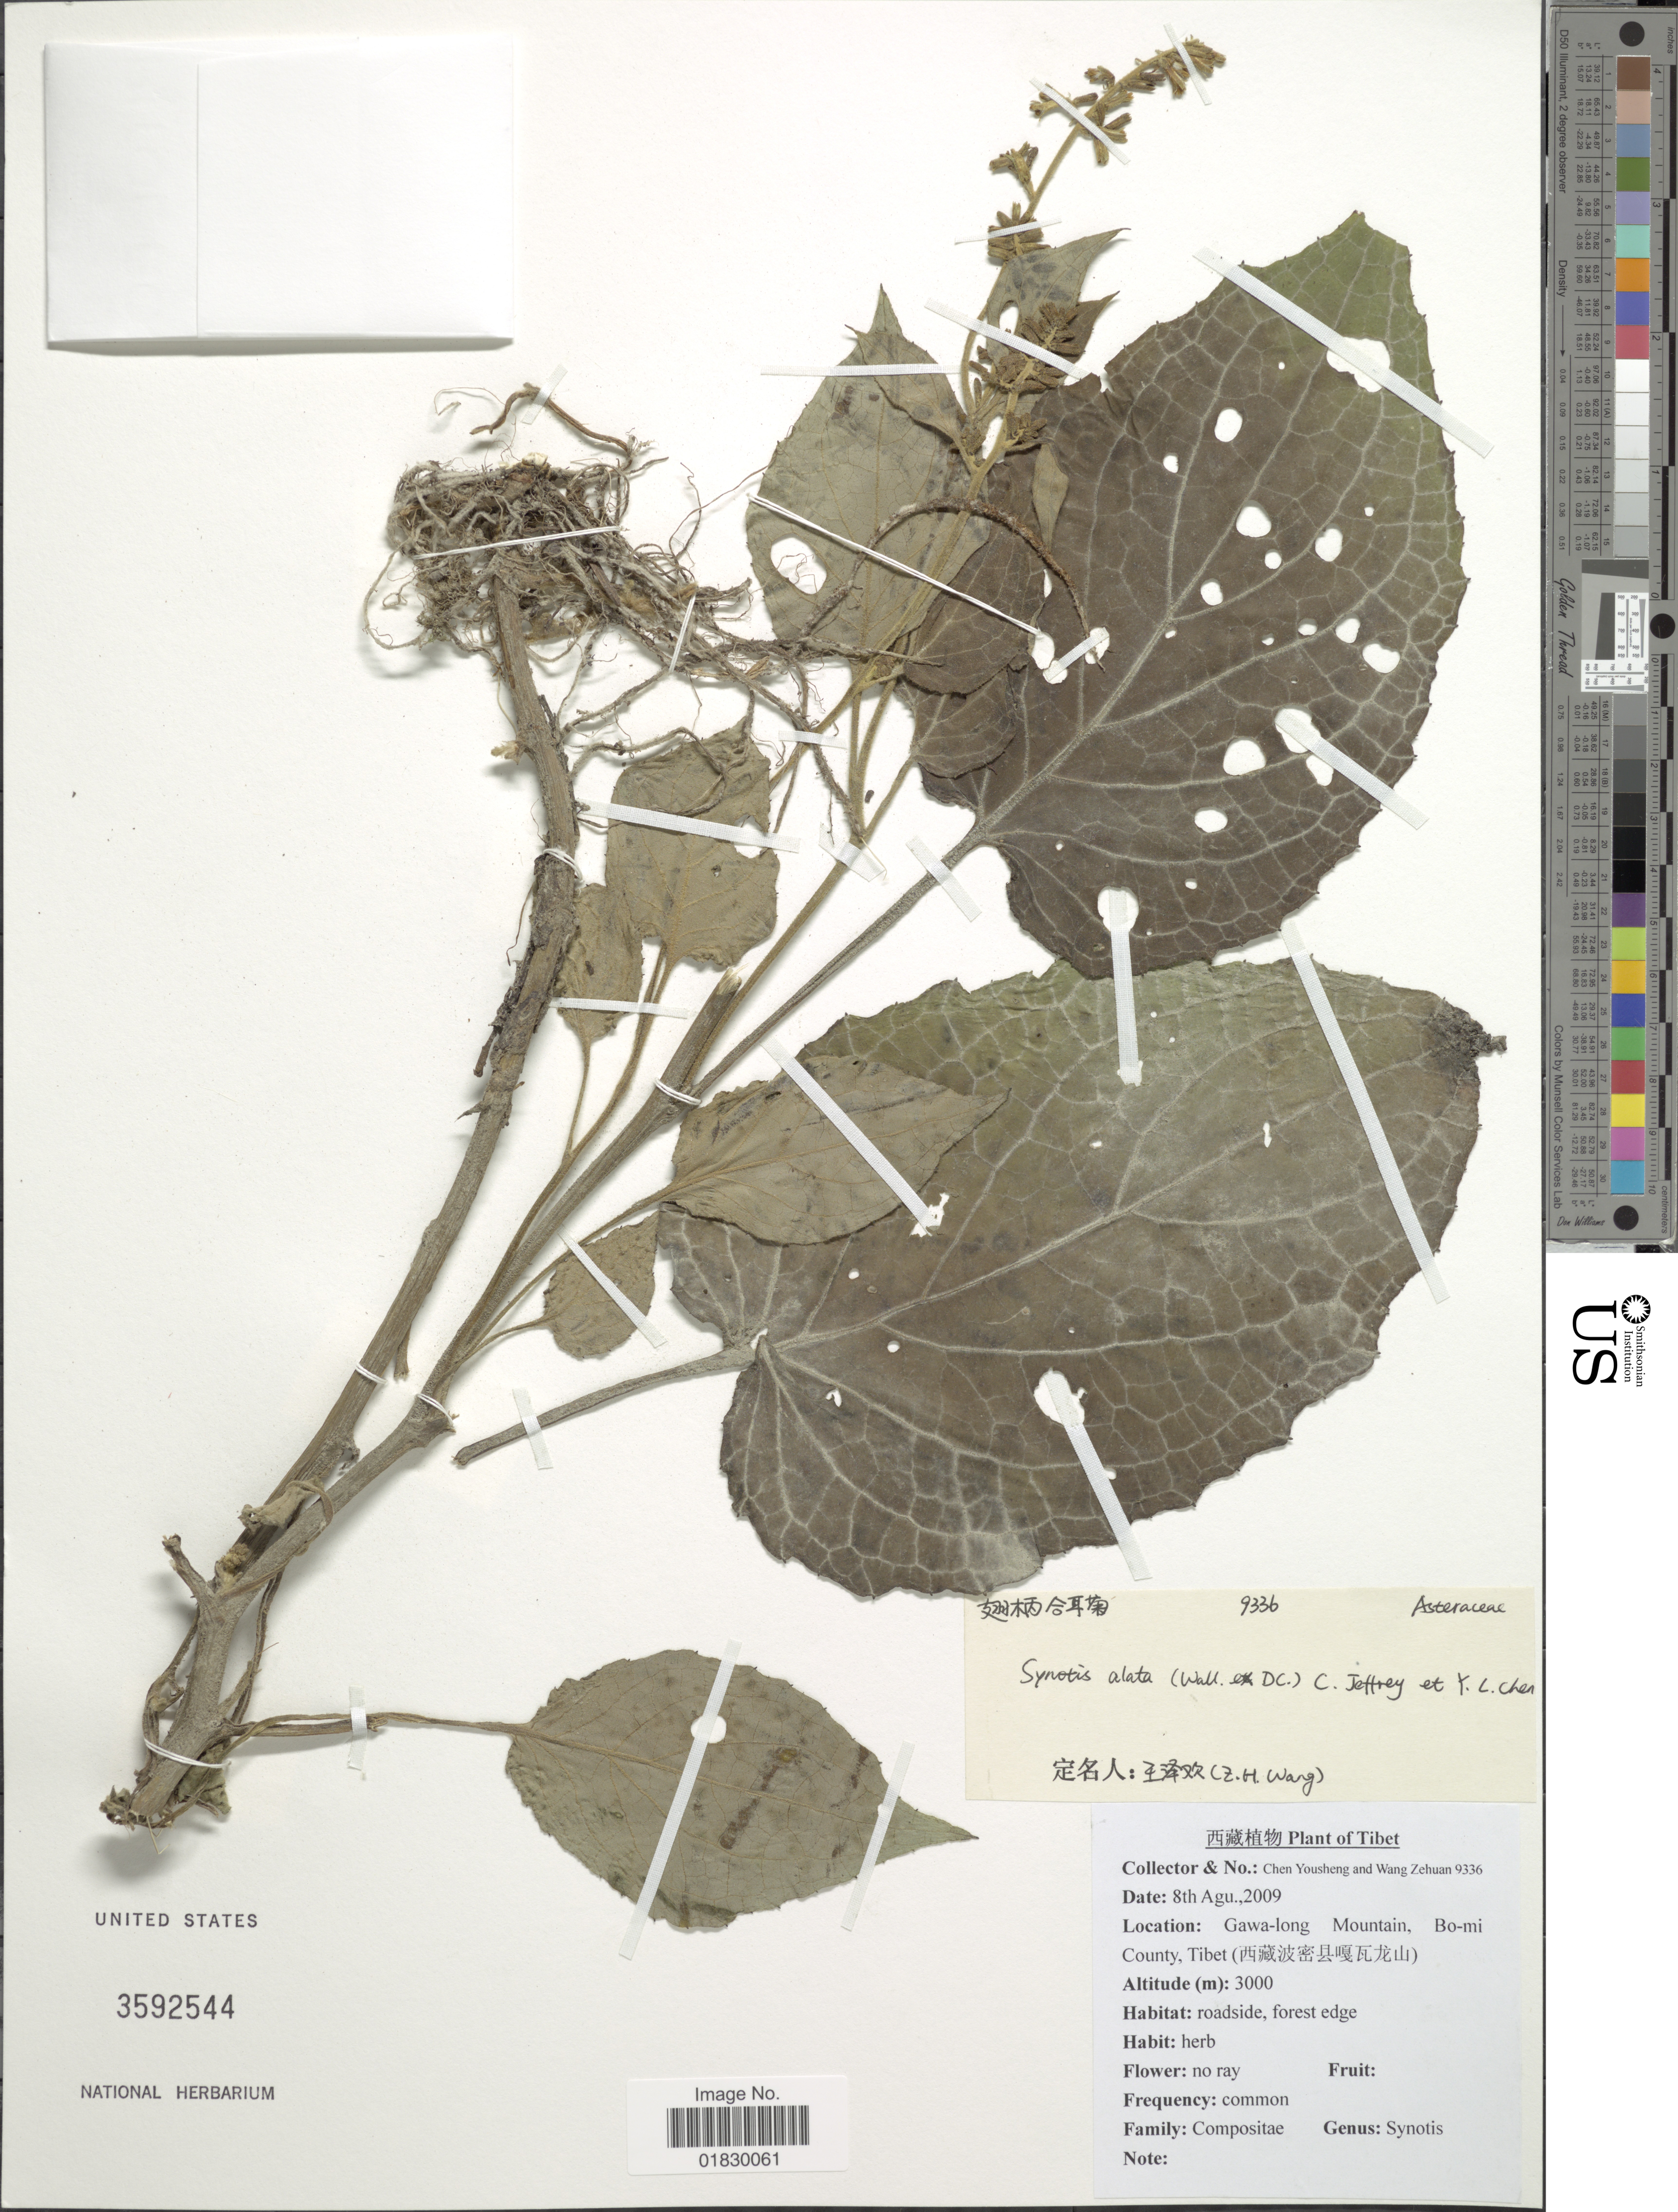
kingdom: Plantae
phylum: Tracheophyta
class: Magnoliopsida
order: Asterales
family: Asteraceae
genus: Synotis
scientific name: Synotis alata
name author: (Wall.) C. Jeffrey & Y.L. Chen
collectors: Y. Chen & Z. Wang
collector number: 9336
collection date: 2009-08-08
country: China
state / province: Xizang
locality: Gawa-long Mountain, Bo-mi County, Tibet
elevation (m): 3000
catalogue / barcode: US 3592544